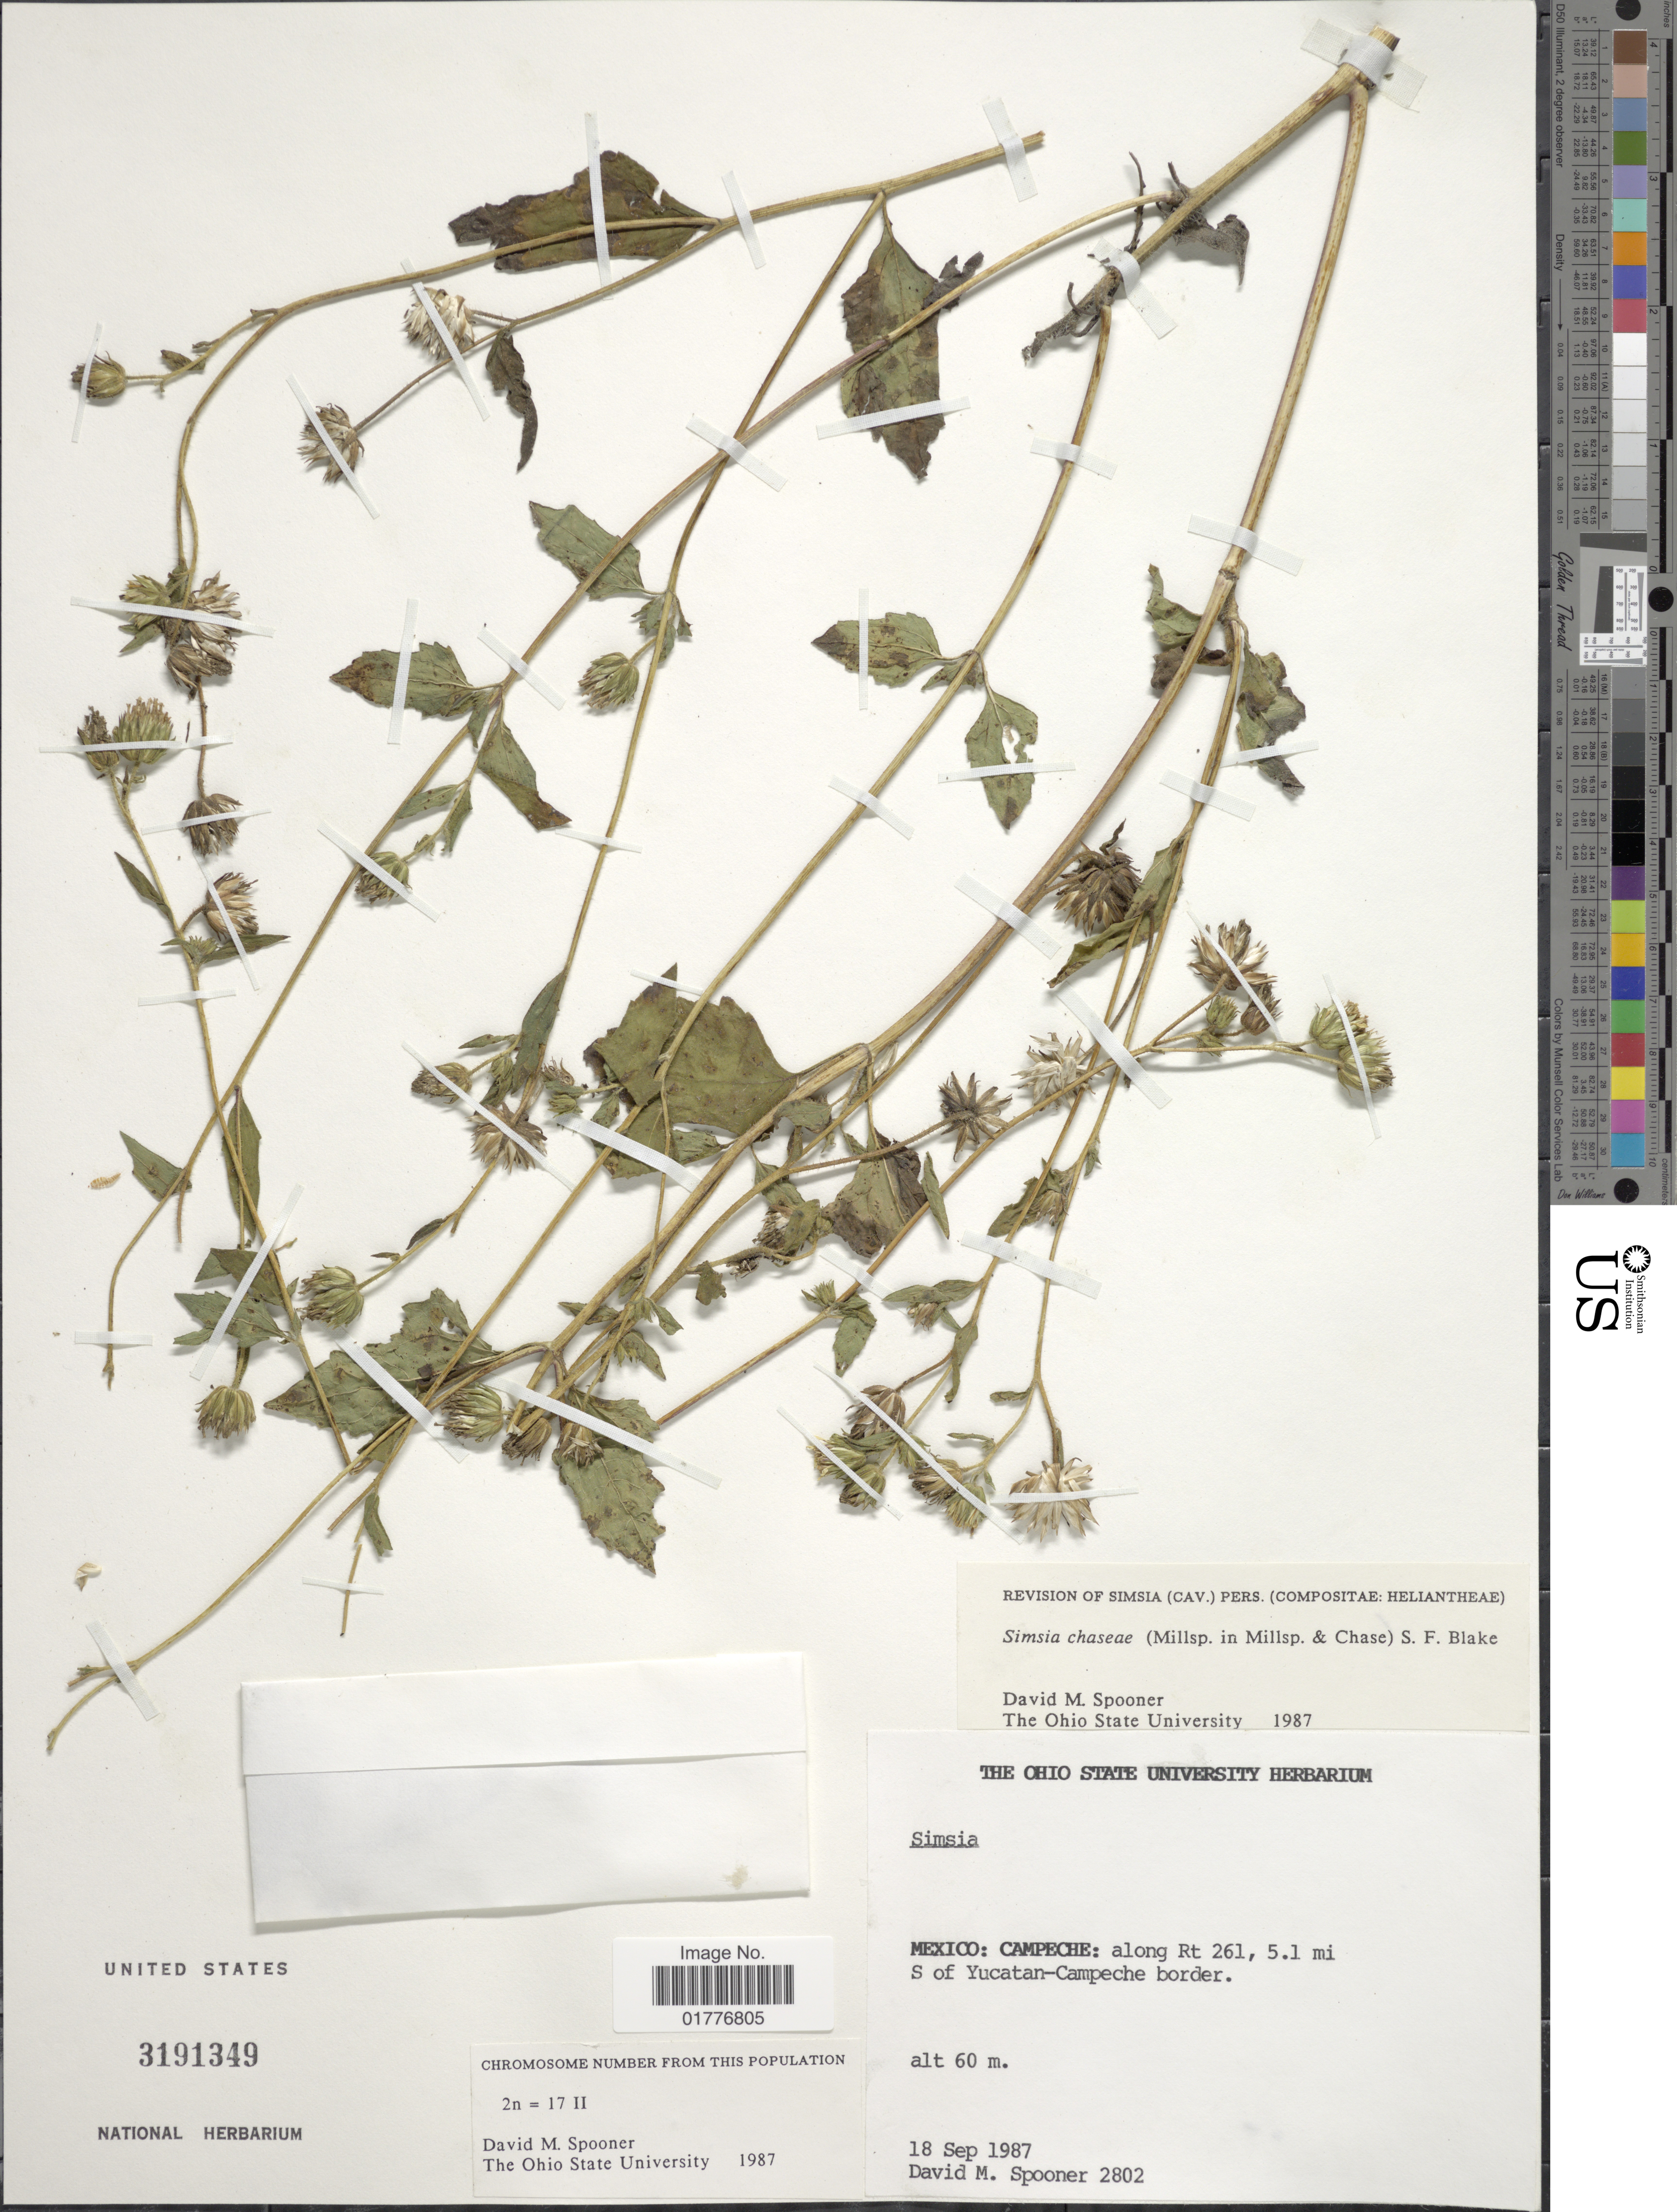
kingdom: Plantae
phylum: Tracheophyta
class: Magnoliopsida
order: Asterales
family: Asteraceae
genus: Simsia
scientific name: Simsia chasei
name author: (Millsp.) S.F. Blake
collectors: D. Spooner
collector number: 2802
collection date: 1987-09-18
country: Mexico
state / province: Campeche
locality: Along Rt 261, 5.1 mi S. of Yucatan-Campeche border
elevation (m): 60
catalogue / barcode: US 3191349